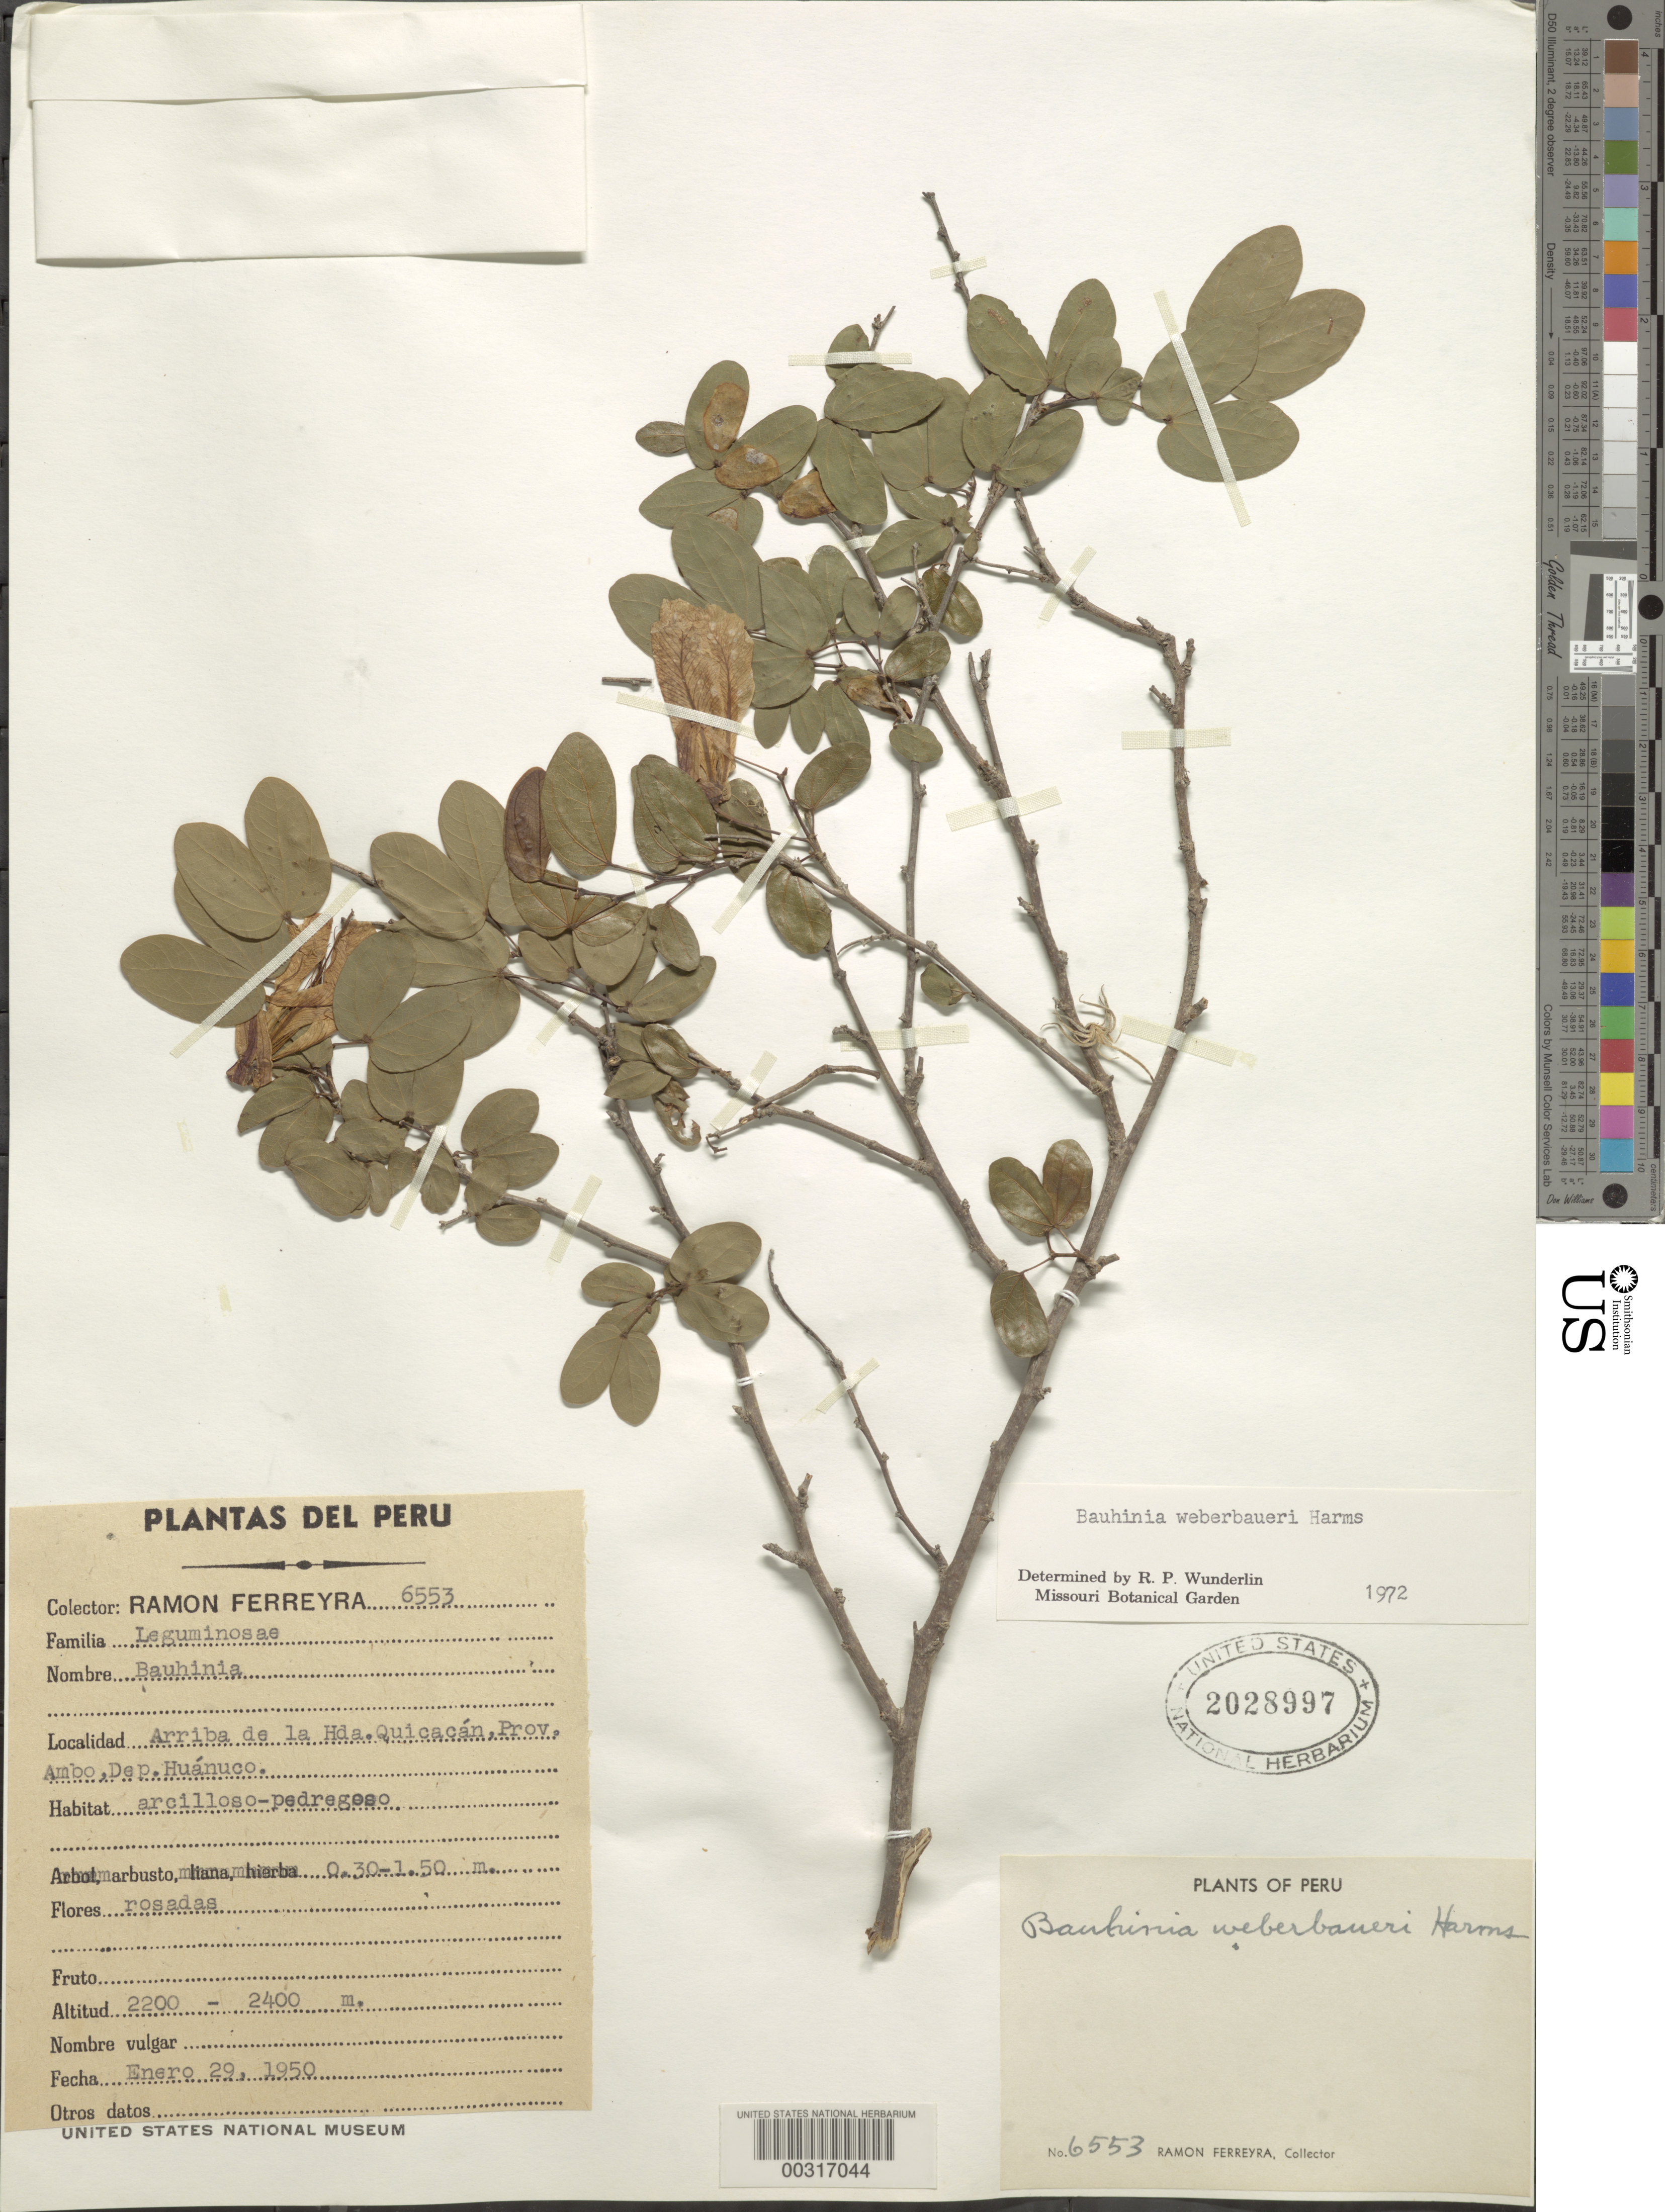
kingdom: Plantae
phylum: Tracheophyta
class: Magnoliopsida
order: Fabales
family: Fabaceae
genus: Bauhinia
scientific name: Bauhinia weberbaueri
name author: Harms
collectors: R. A. Ferreyra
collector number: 6553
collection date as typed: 29 Jan 1950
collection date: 1950-01-29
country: Peru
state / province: Huánuco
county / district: Ambo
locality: above La Hda. Quicacan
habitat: Clayey-stony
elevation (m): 2200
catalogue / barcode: US 2028997